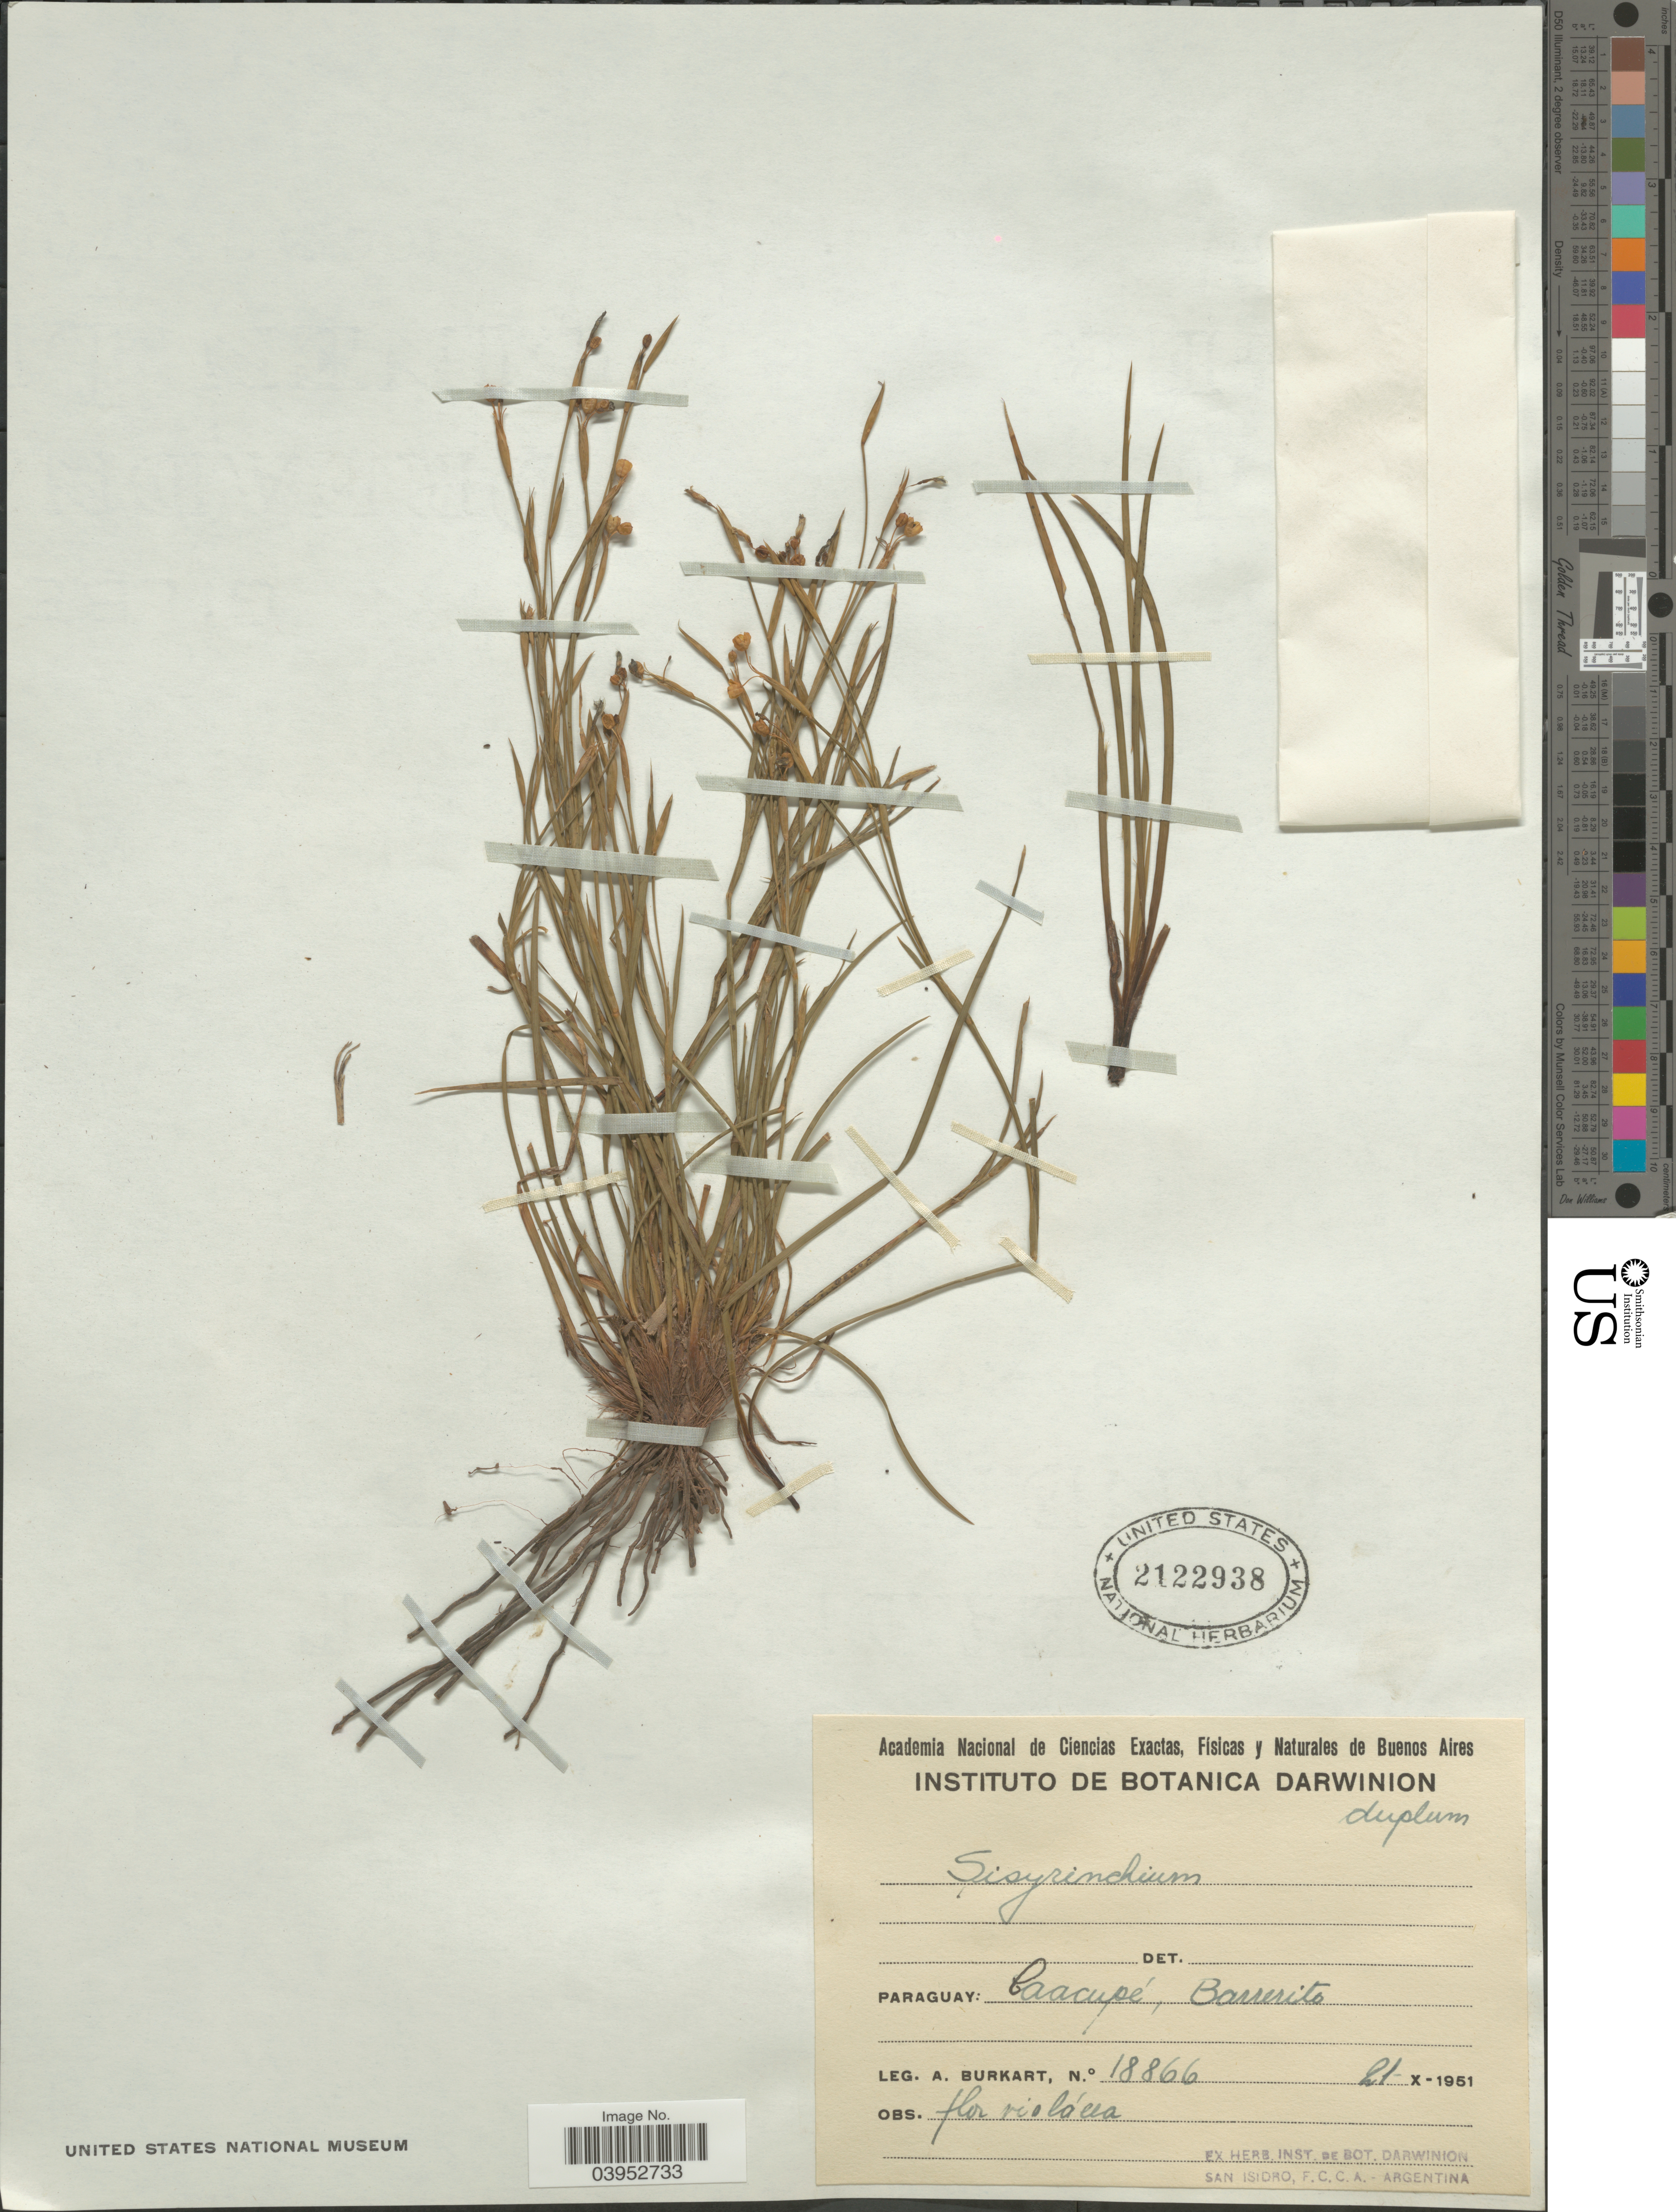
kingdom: Plantae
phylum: Tracheophyta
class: Liliopsida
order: Asparagales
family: Iridaceae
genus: Sisyrinchium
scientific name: Sisyrinchium sp.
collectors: A. E. Burkart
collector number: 18866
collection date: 1951-10-21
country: Paraguay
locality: Caacupé, Barrerito.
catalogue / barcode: US 2122938